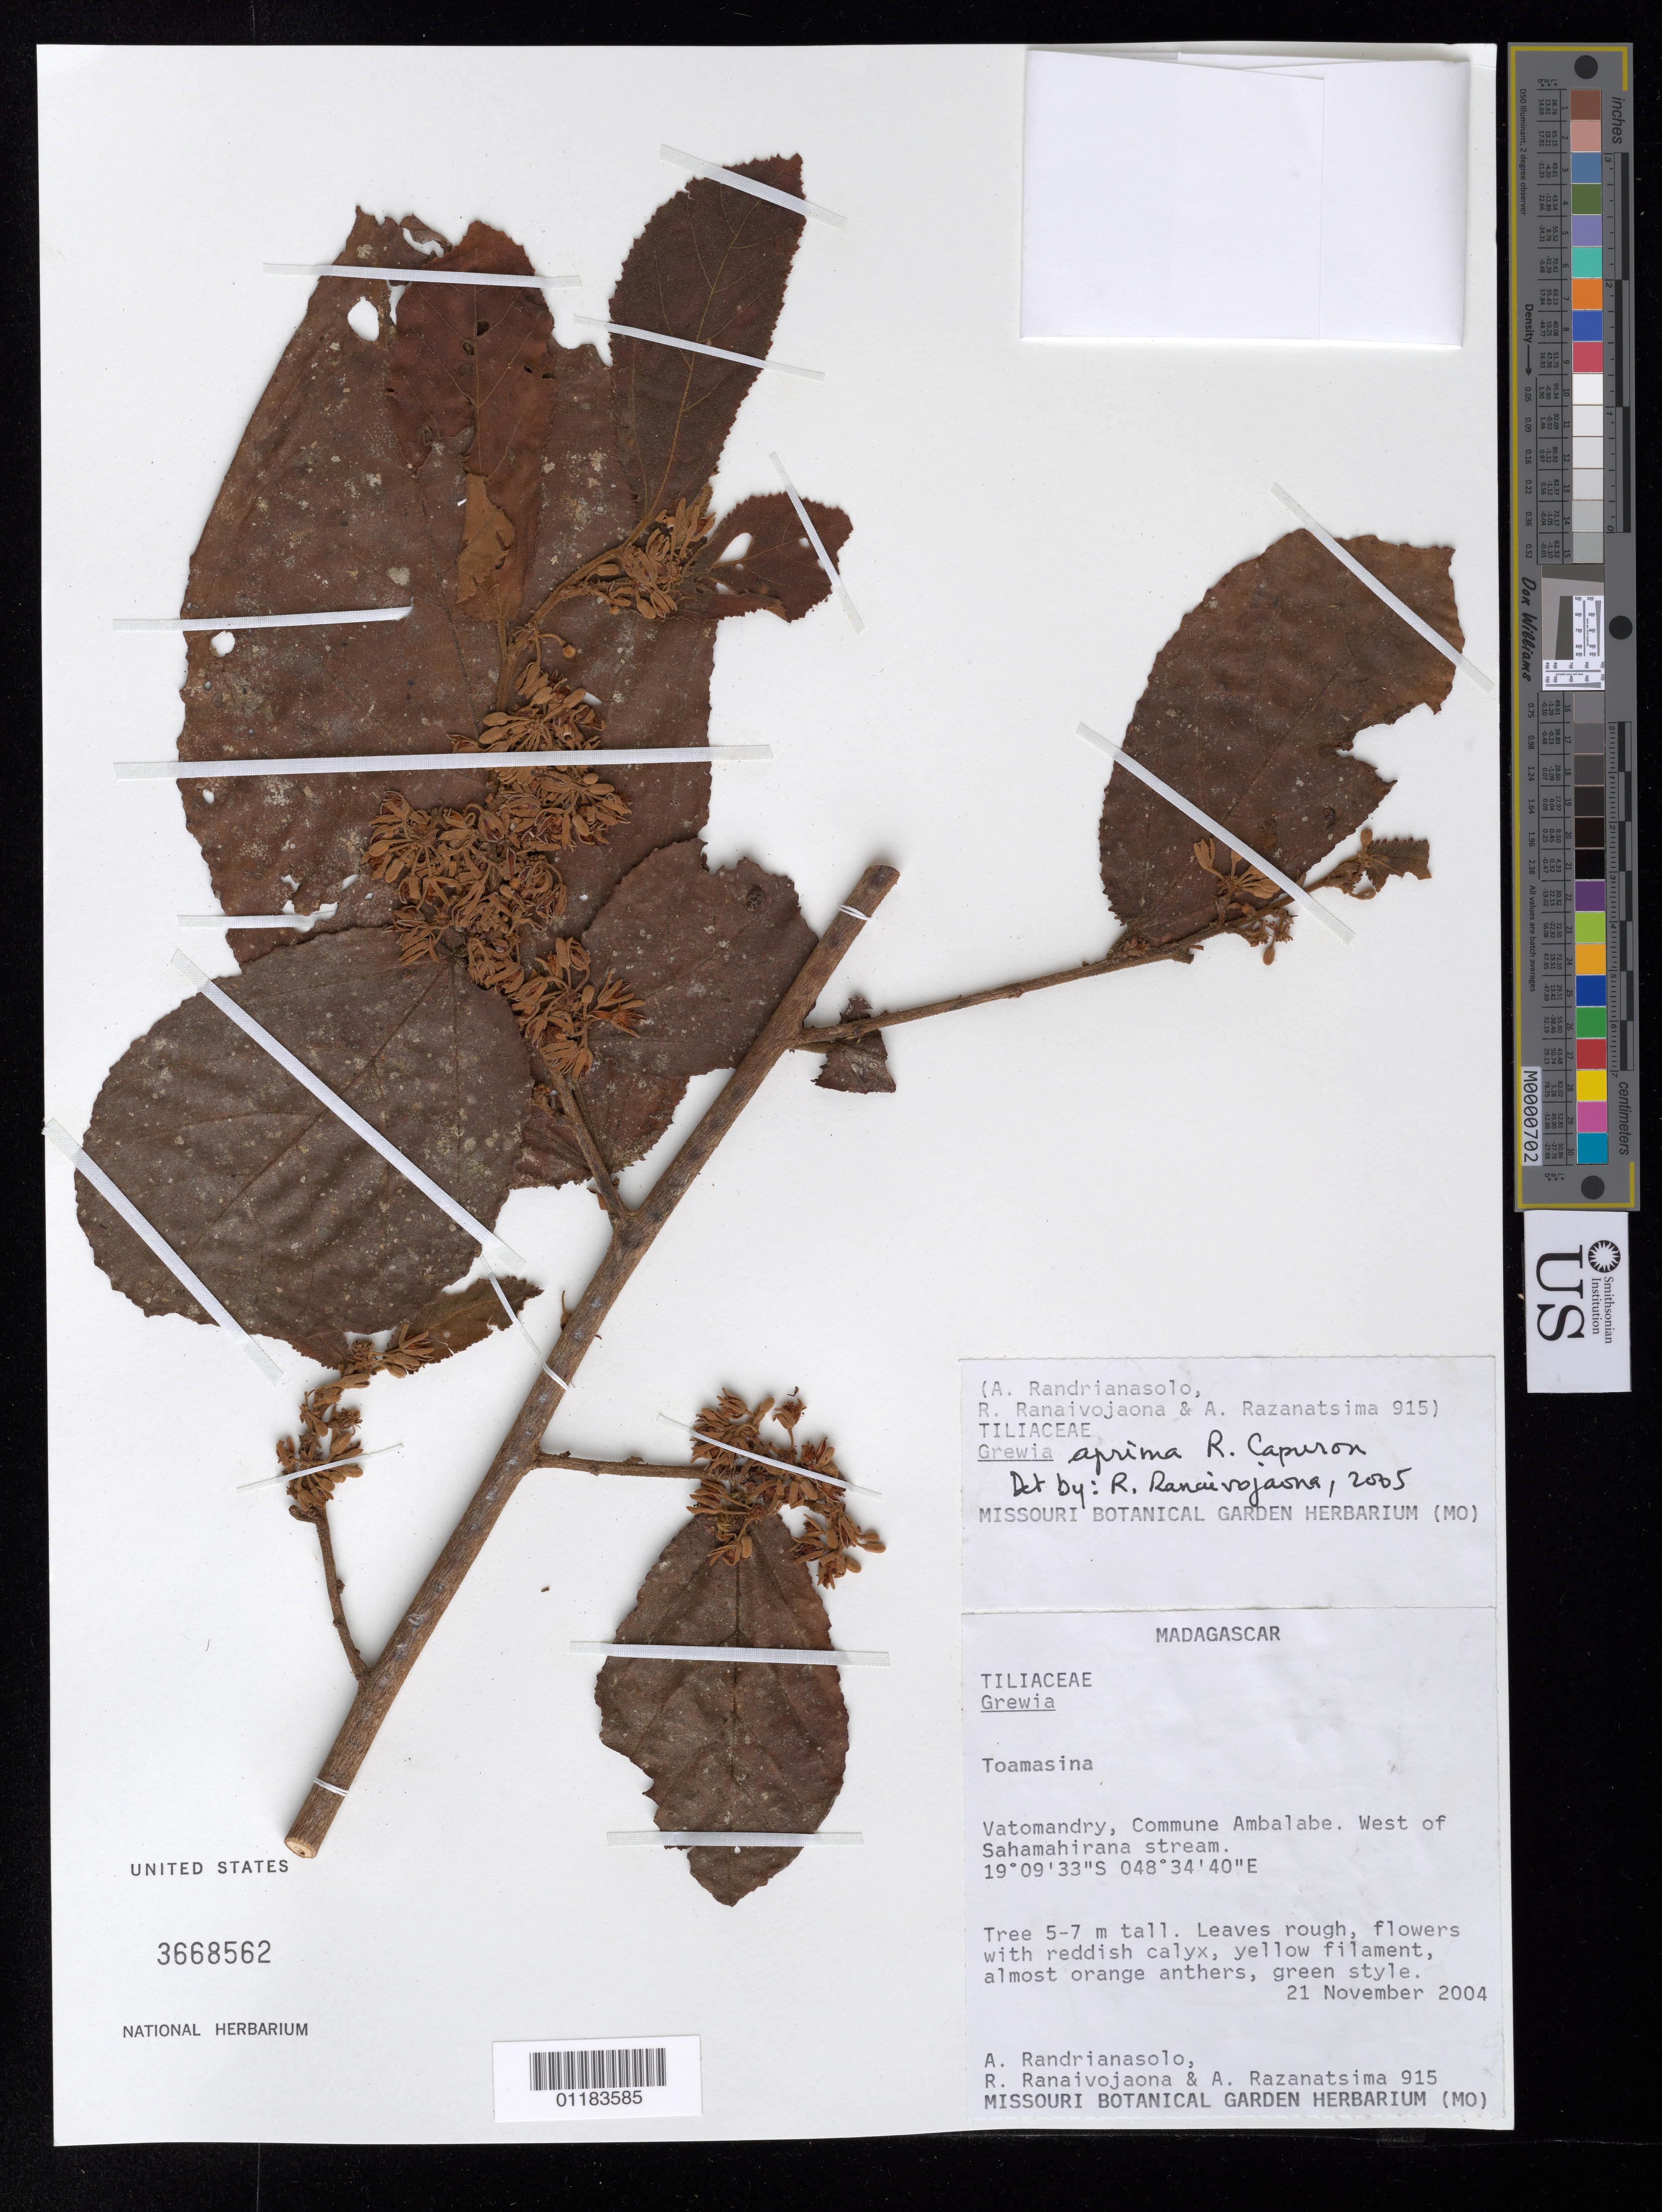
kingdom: Plantae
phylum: Tracheophyta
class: Magnoliopsida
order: Malvales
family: Malvaceae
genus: Grewia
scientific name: Grewia aprina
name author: Capuron & Mabb. ex Phillipson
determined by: Ranaivojaona, R.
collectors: A. Randrianasolo, R. Ranaivojaona & A. Razanatsima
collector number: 915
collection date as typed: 21 November 2004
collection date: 2004-11-21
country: Madagascar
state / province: Atsinanana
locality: Vatomandry. Commune: Ambalabe. West of Sahamanahirana stream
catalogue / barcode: US 3668562